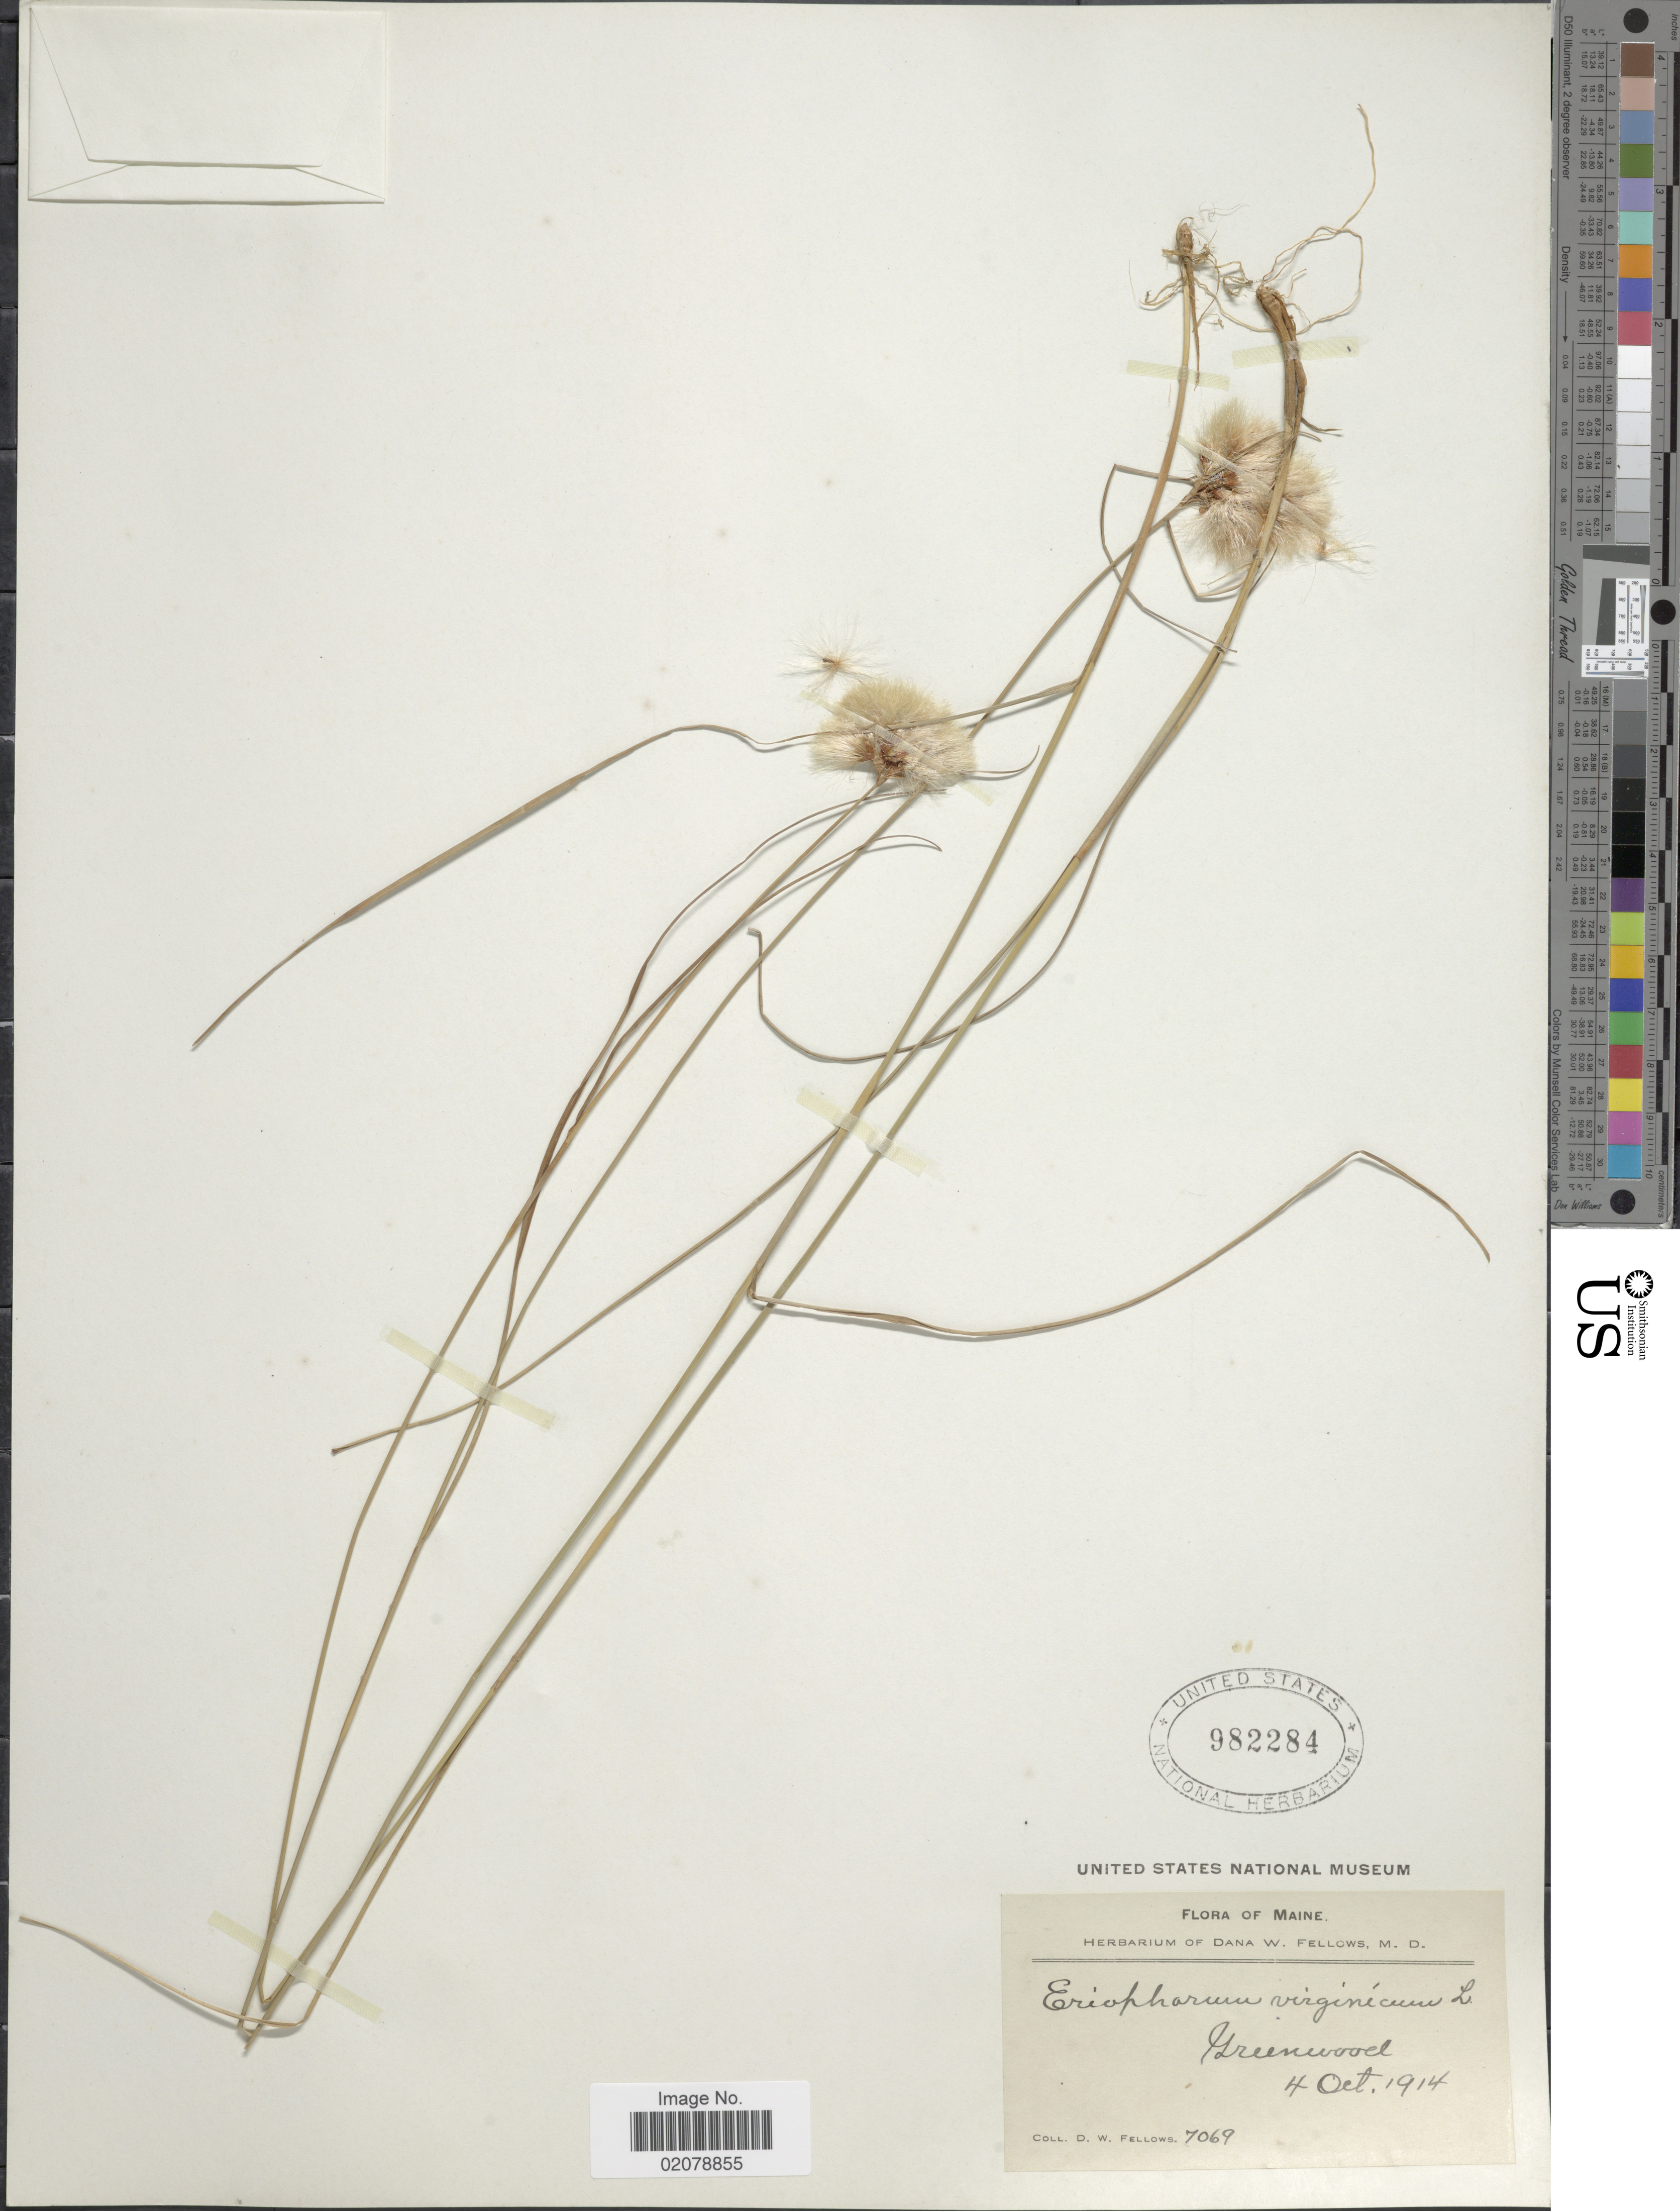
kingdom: Plantae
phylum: Tracheophyta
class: Liliopsida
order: Poales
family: Cyperaceae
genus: Eriophorum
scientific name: Eriophorum virginicum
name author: L.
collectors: D. W. Fellows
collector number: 7069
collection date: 1914-10-04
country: United States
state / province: Maine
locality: Greenwood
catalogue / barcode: US 982284